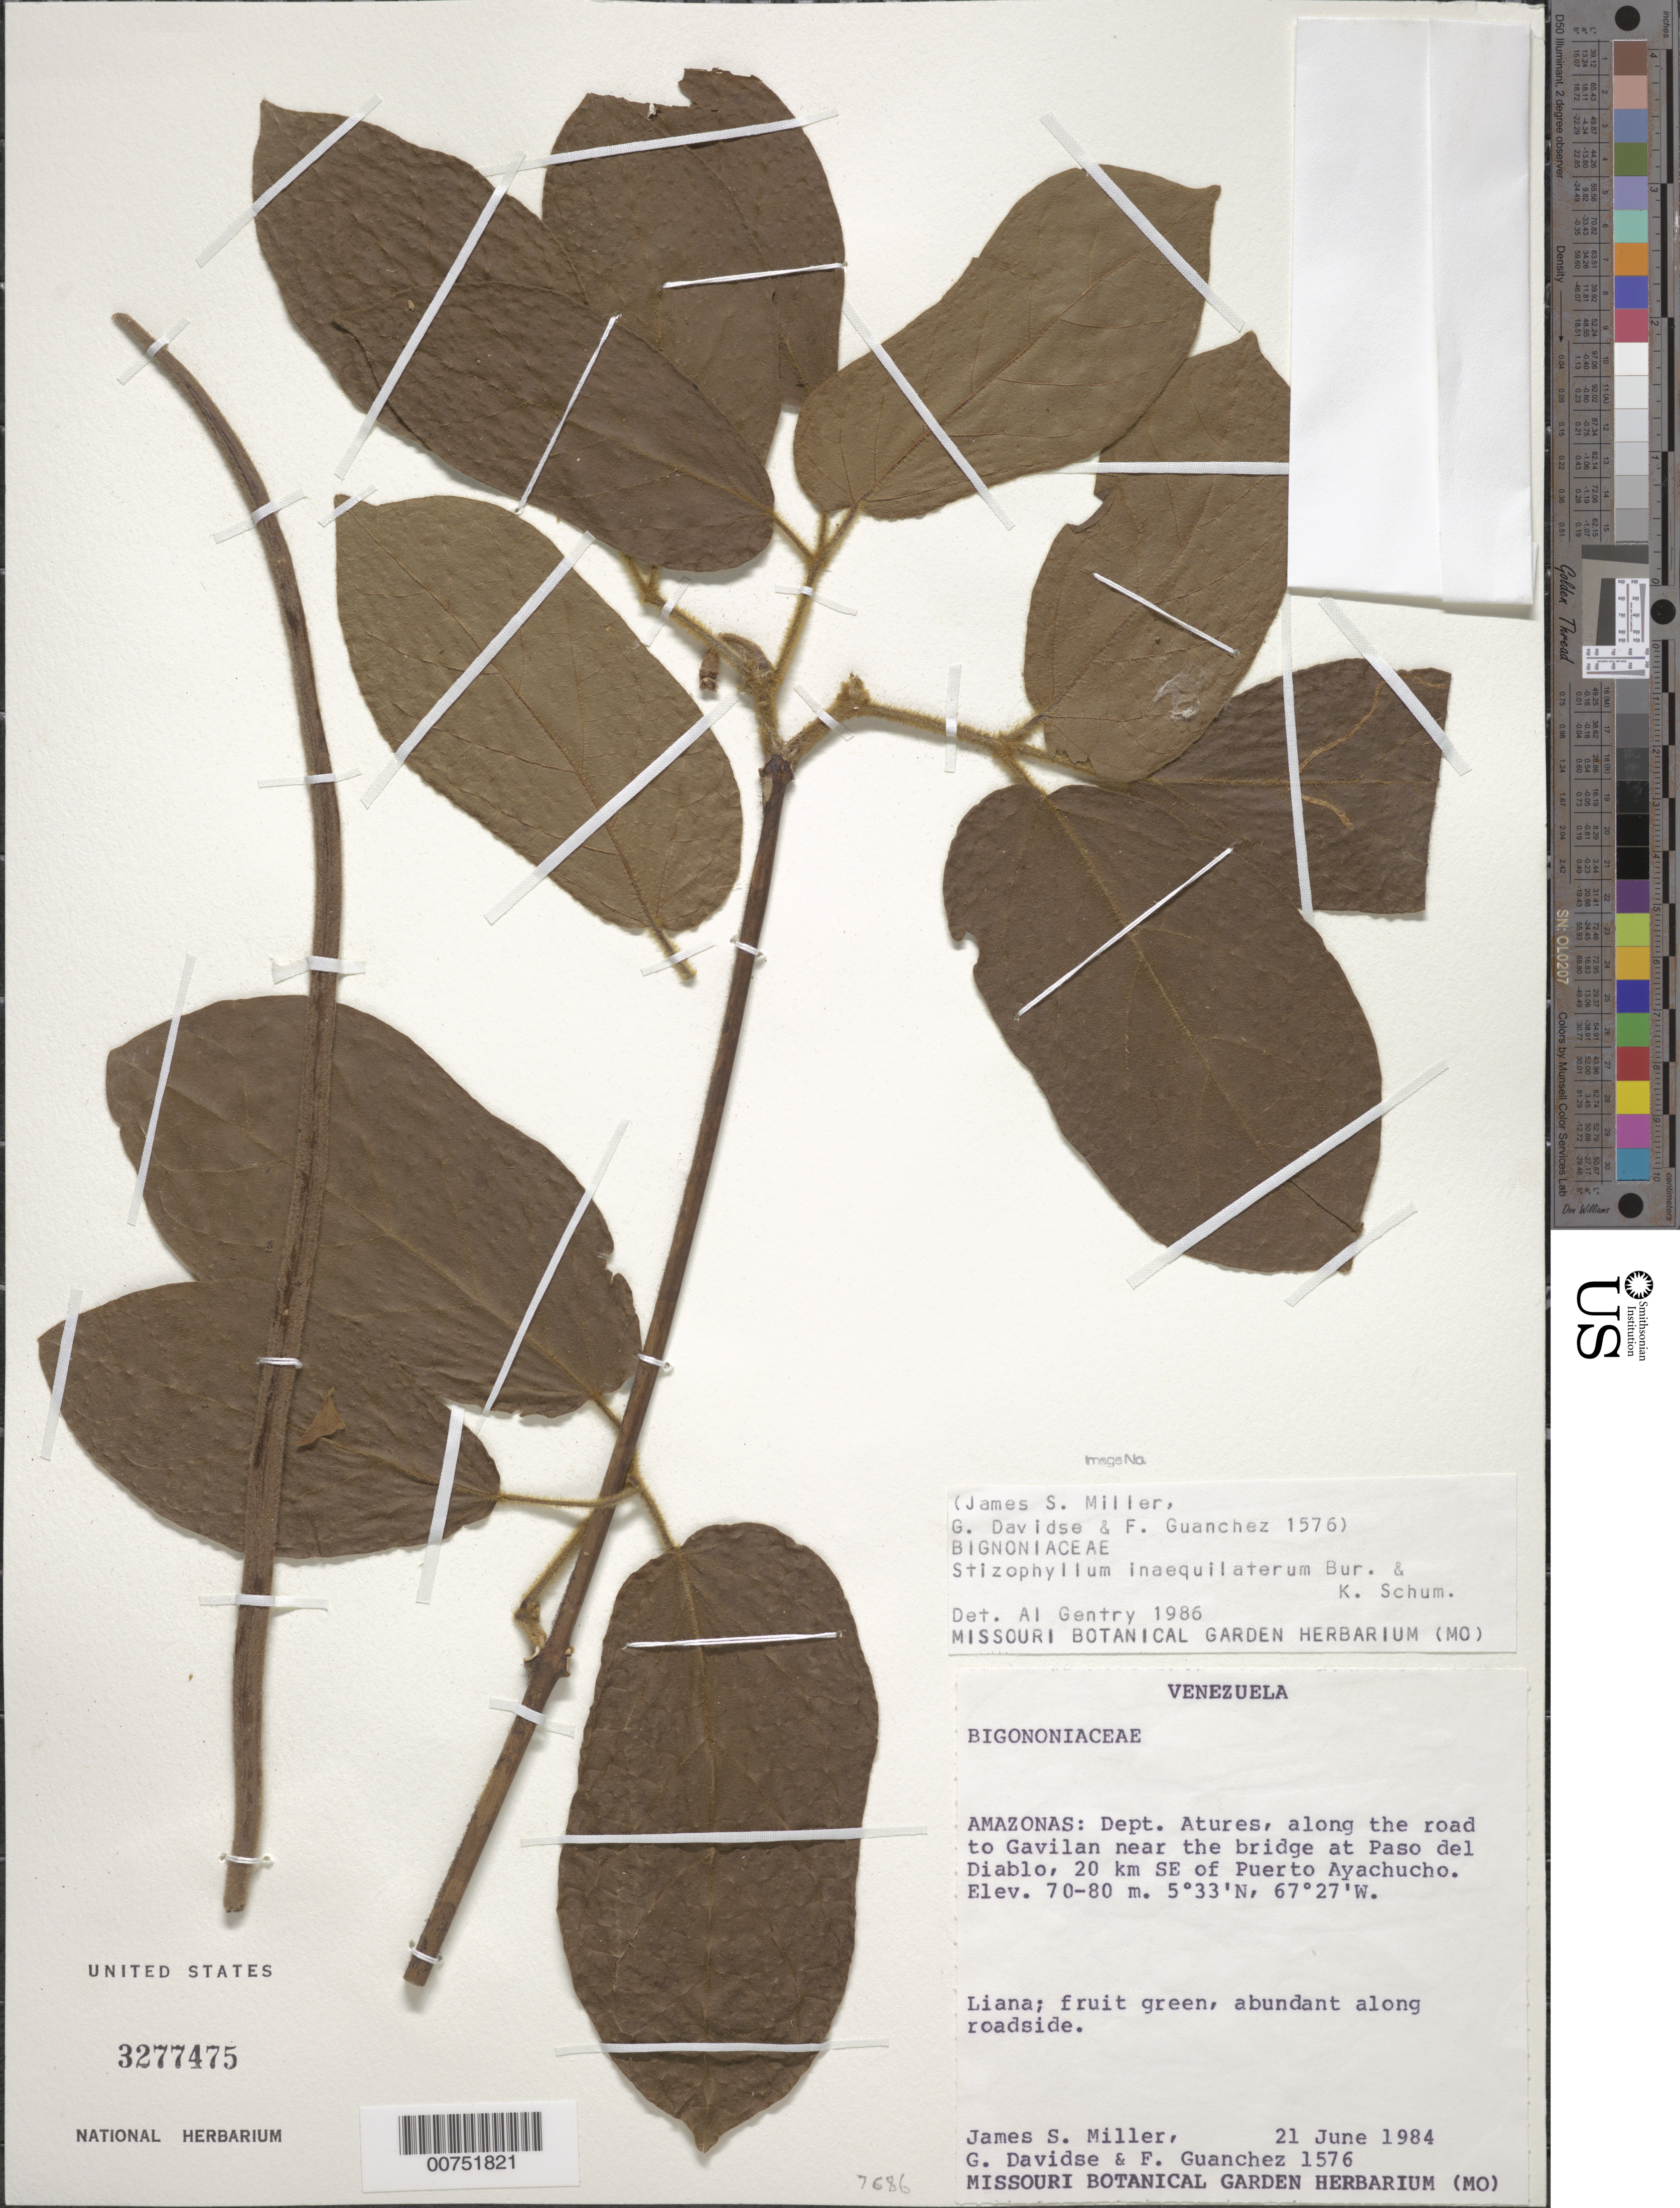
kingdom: Plantae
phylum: Tracheophyta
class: Magnoliopsida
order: Lamiales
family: Bignoniaceae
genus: Stizophyllum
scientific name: Stizophyllum inaequilaterum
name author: Bureau & K. Schum.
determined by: Gentry, A. H.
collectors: J. S. Miller, G. Davidse & F. Guánchez M.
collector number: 1576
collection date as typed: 21-Jun-84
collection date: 1984-06-21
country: Venezuela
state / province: Amazonas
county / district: Atures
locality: Puerto Ayachucho, 20 km SE of along road to Gavilan, near bridge at Paso del Diablo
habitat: Roadside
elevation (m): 70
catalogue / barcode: US 3277475